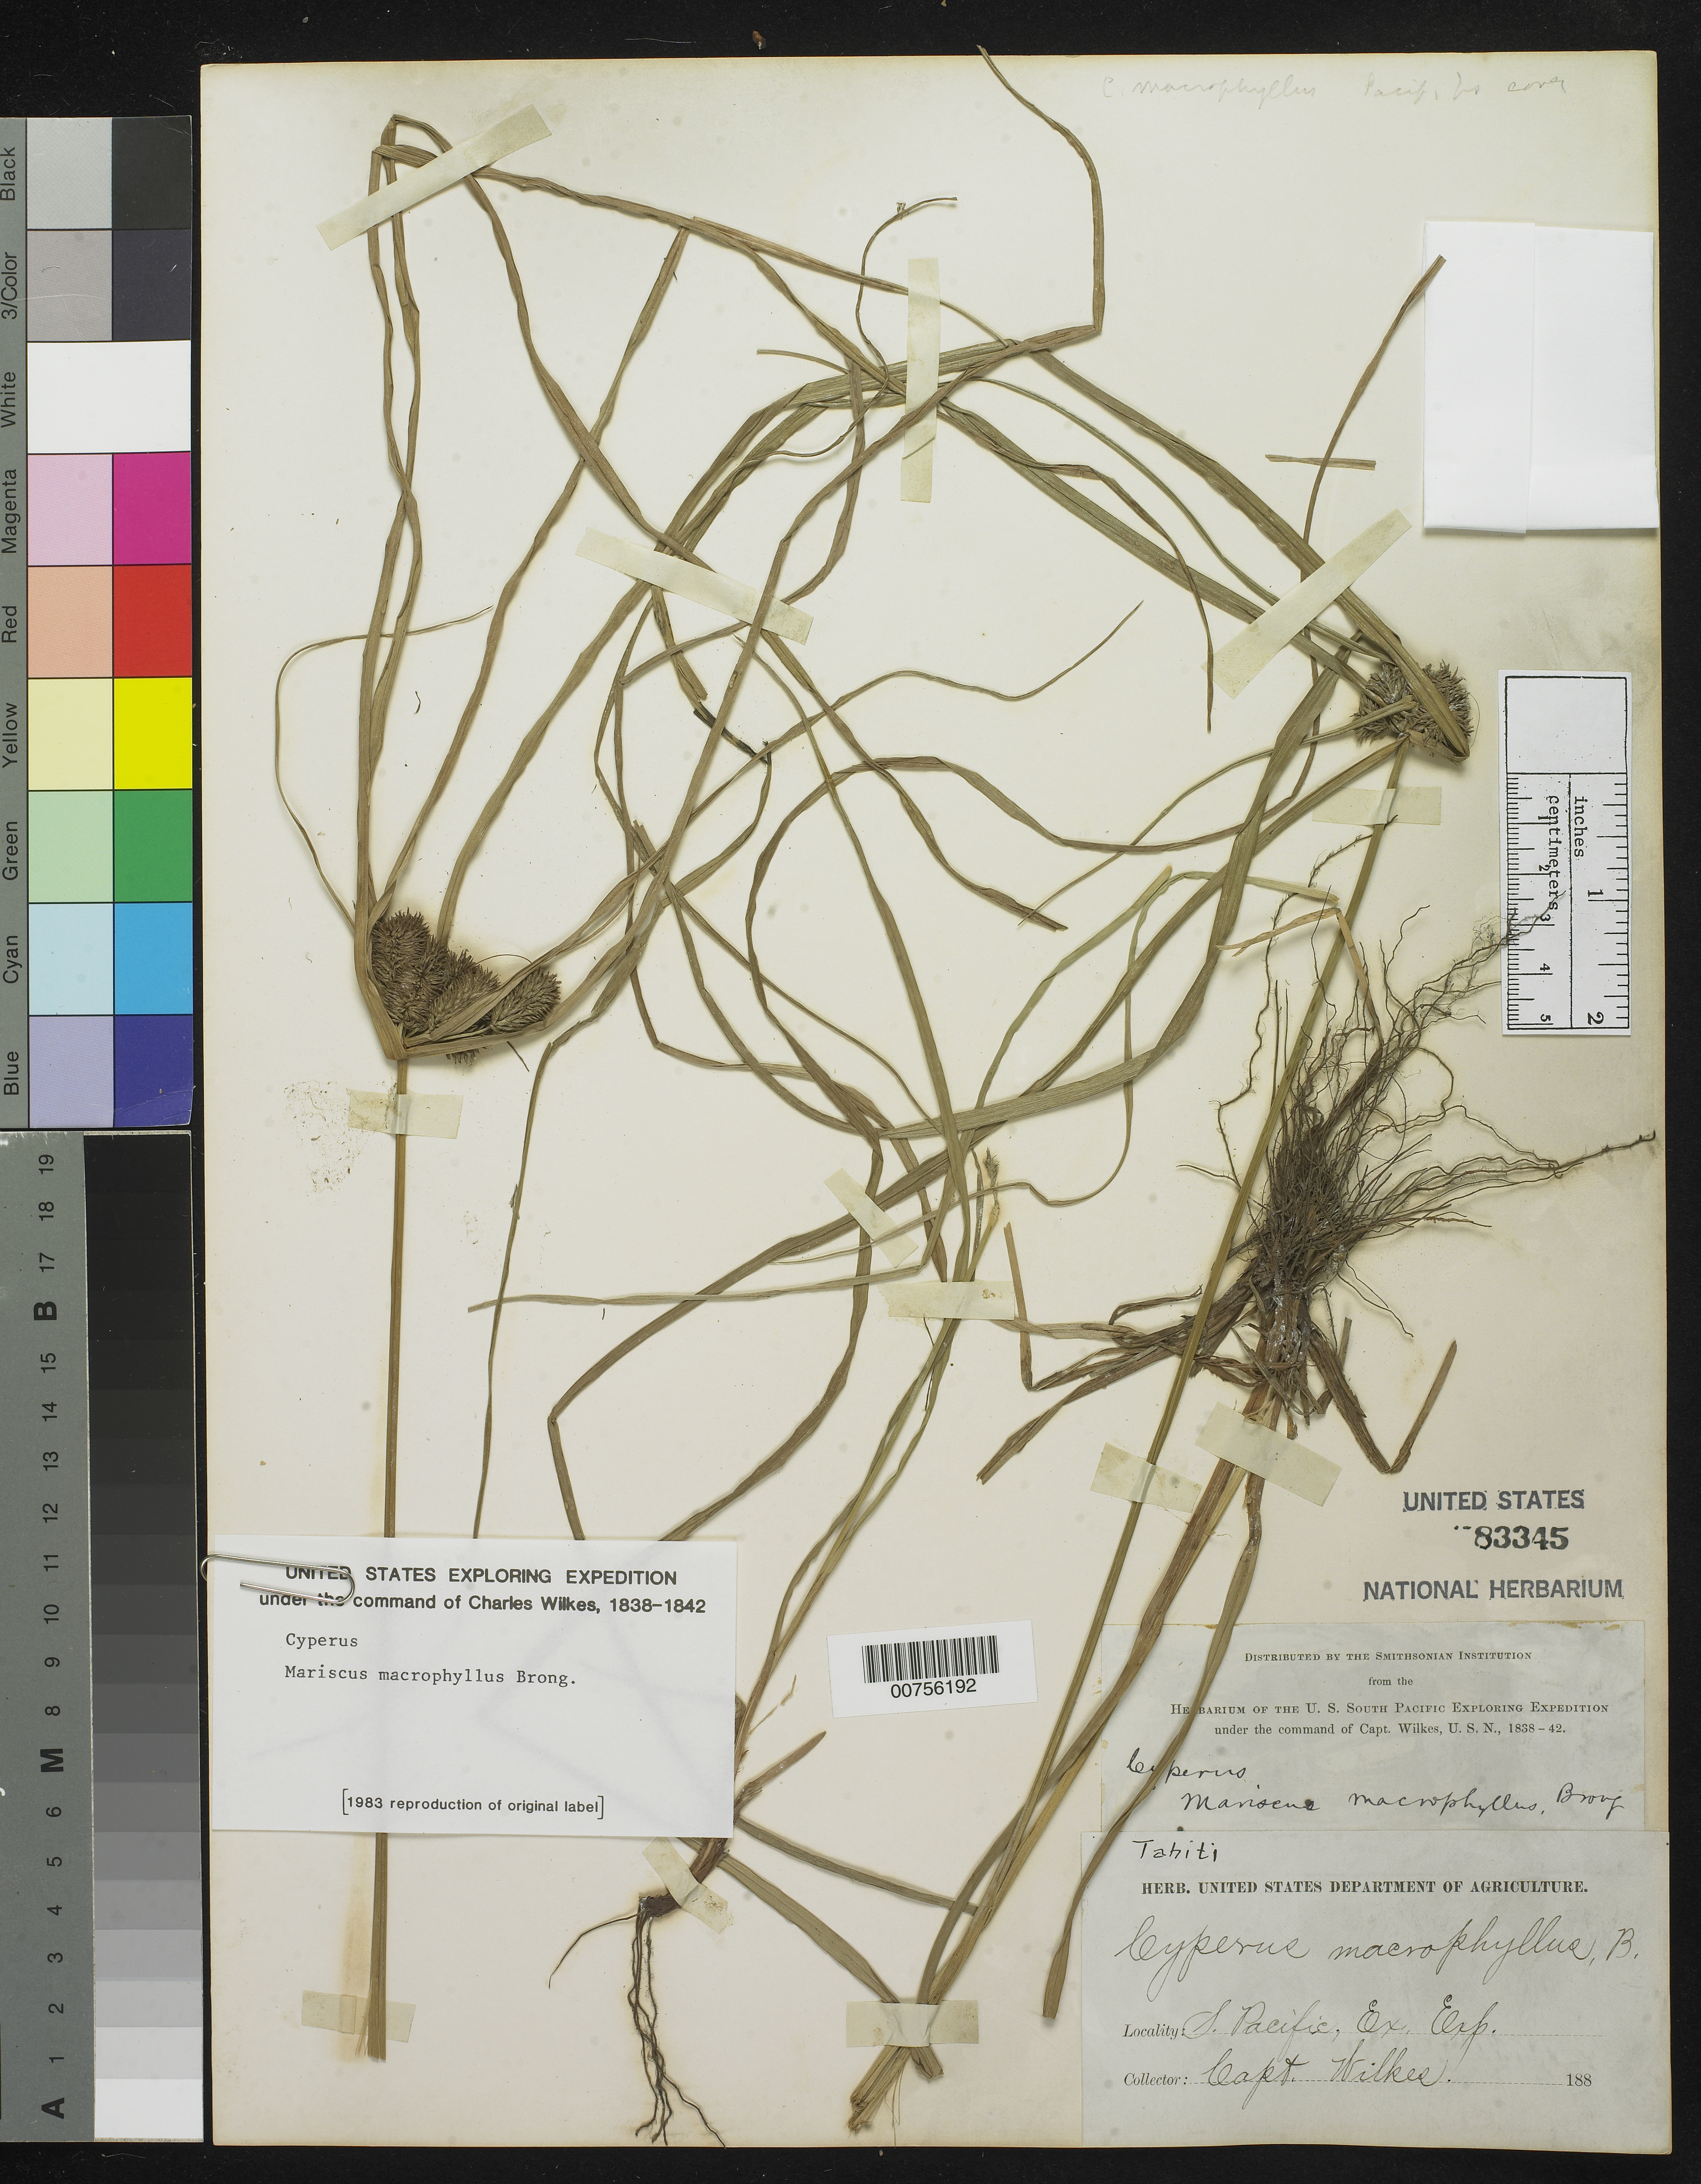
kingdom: Plantae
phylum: Tracheophyta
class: Liliopsida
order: Poales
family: Cyperaceae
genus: Cyperus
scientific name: Cyperus cyperinus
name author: (Retz.) Valck. Sur.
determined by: Strong, Mark T., (BOT), Smithsonian Institution - National Museum of Natural History (UNITED STATES)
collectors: Wilkes Explor. Exped.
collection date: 1838/1842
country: French Polynesia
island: Tahiti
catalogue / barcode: US 833456